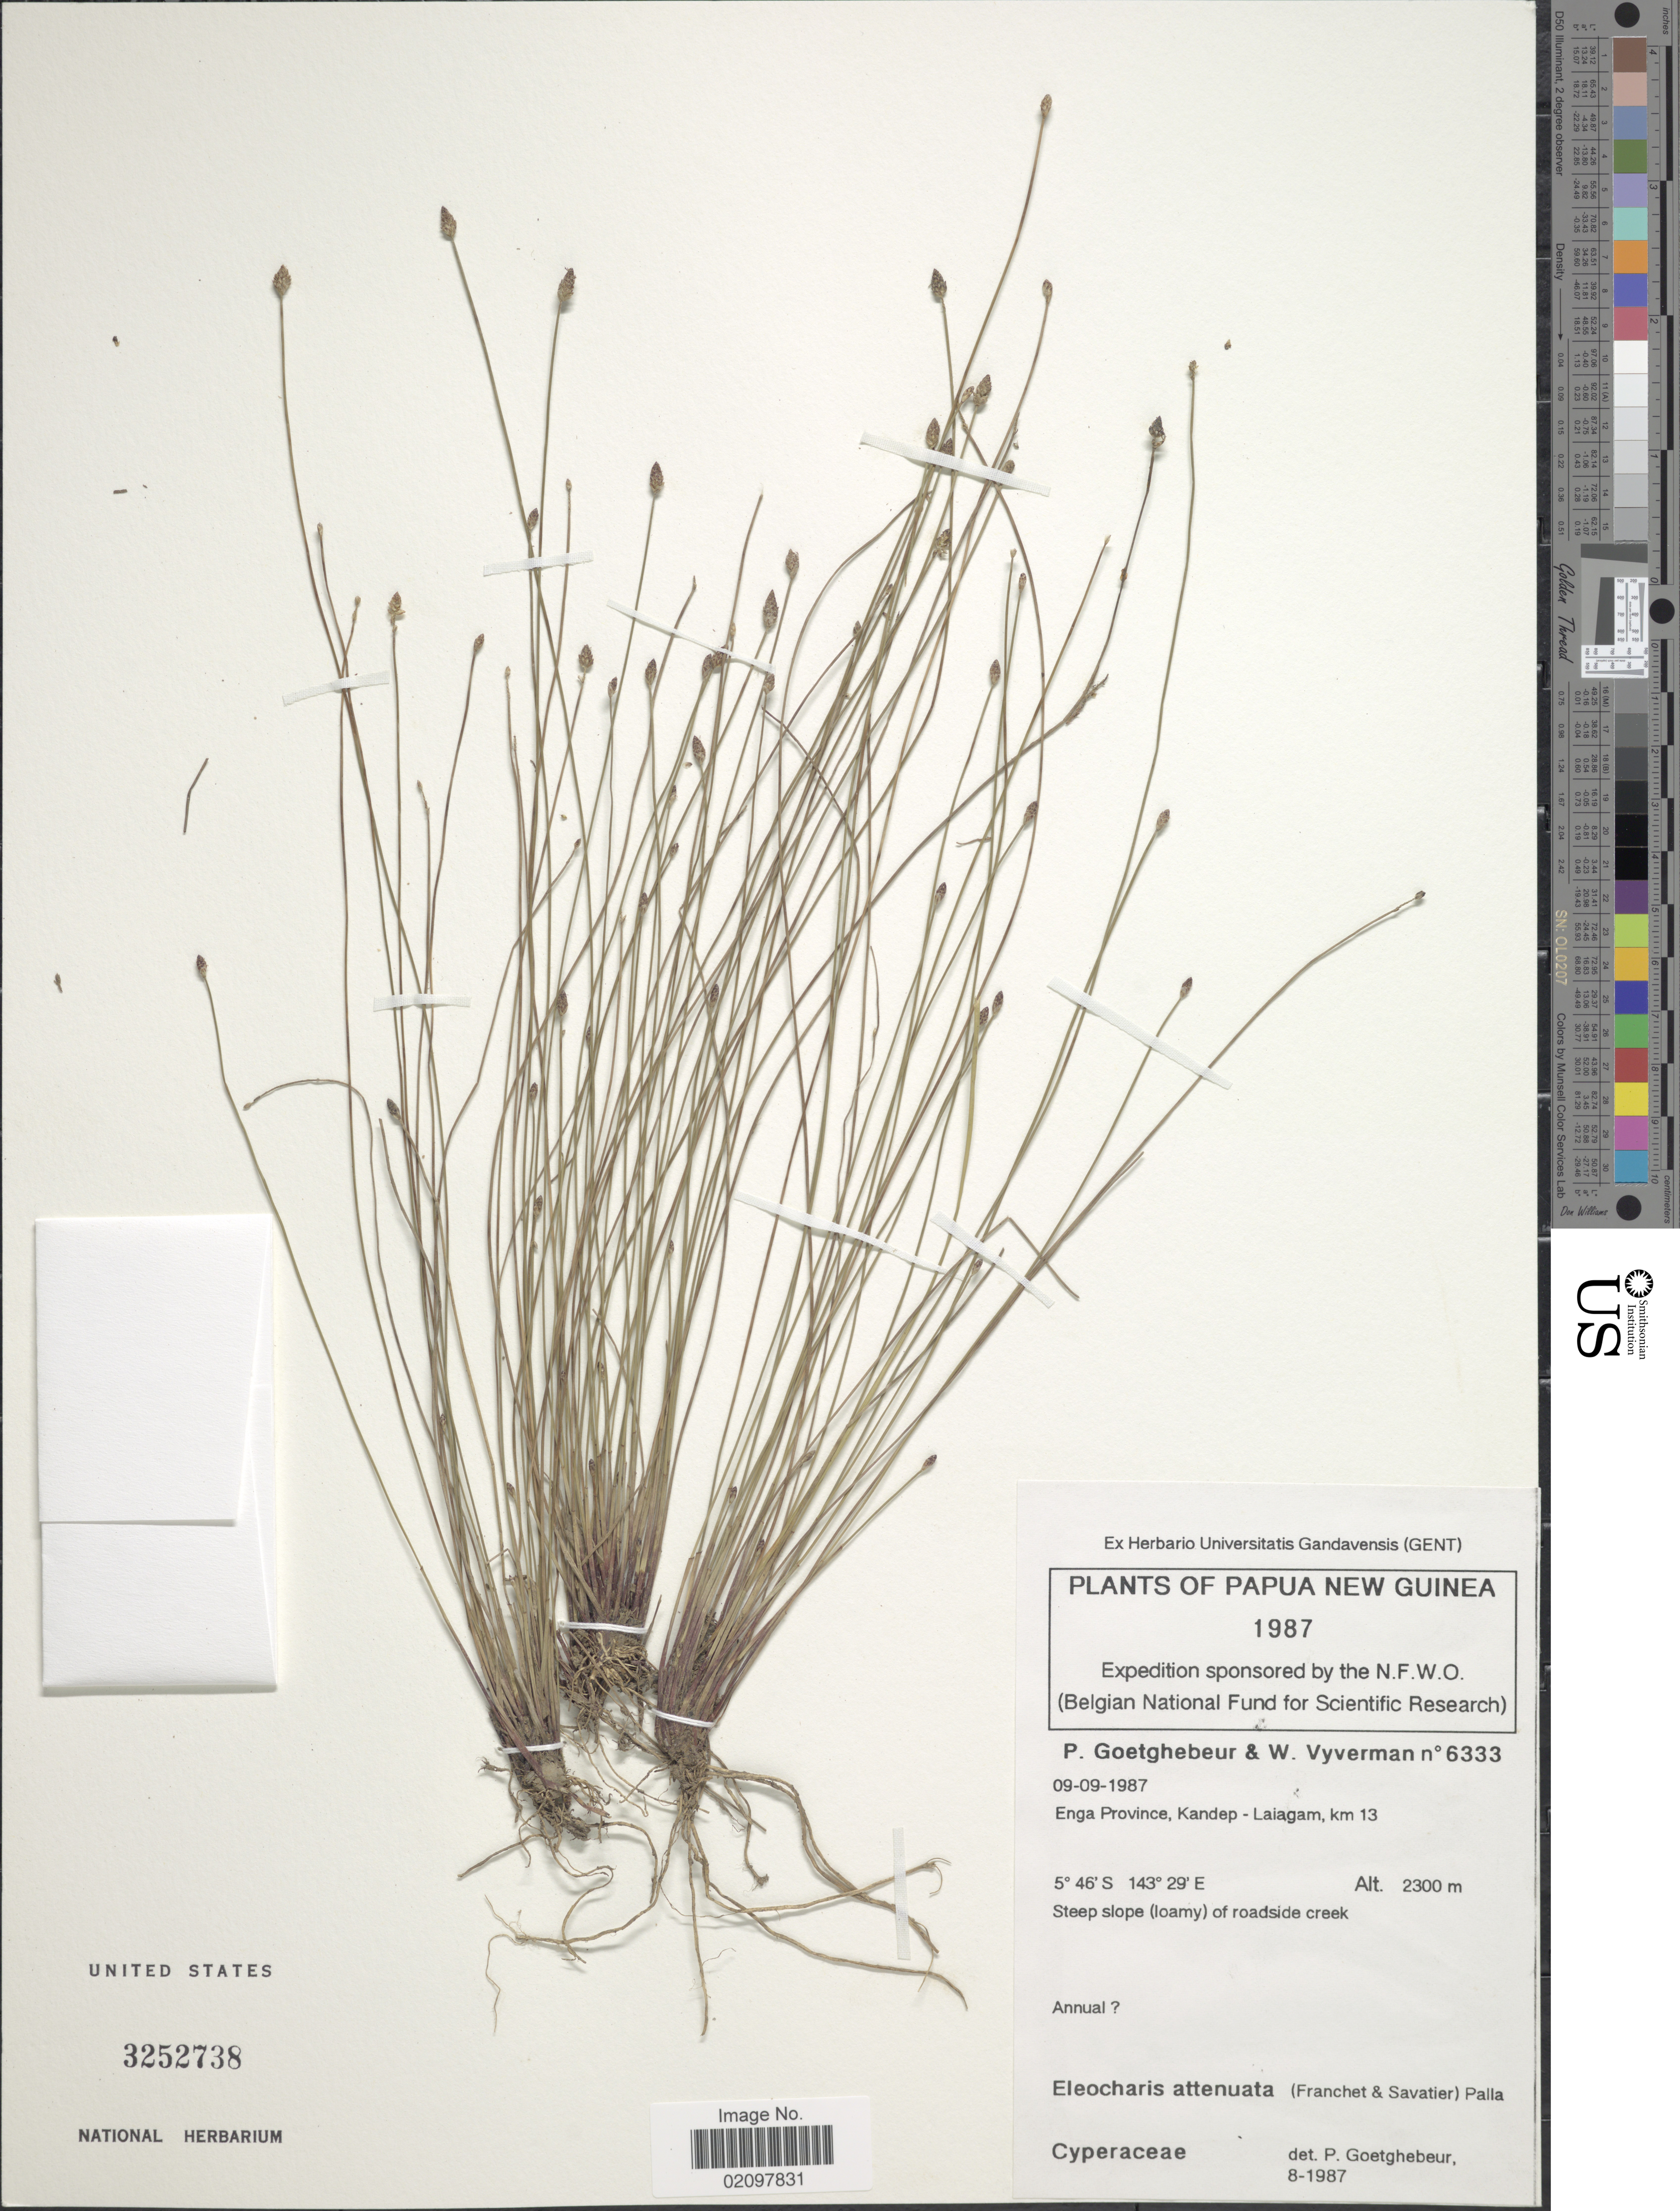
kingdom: Plantae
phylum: Tracheophyta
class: Liliopsida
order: Poales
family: Cyperaceae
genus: Eleocharis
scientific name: Eleocharis attenuata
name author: (Franch. & Sav.) Palla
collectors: P. Goetghebeur & W. Vyverman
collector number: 6333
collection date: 1987-09-09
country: Papua New Guinea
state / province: Enga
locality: Kandep - Laiagam, km 13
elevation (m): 2300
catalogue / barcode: US 3252738